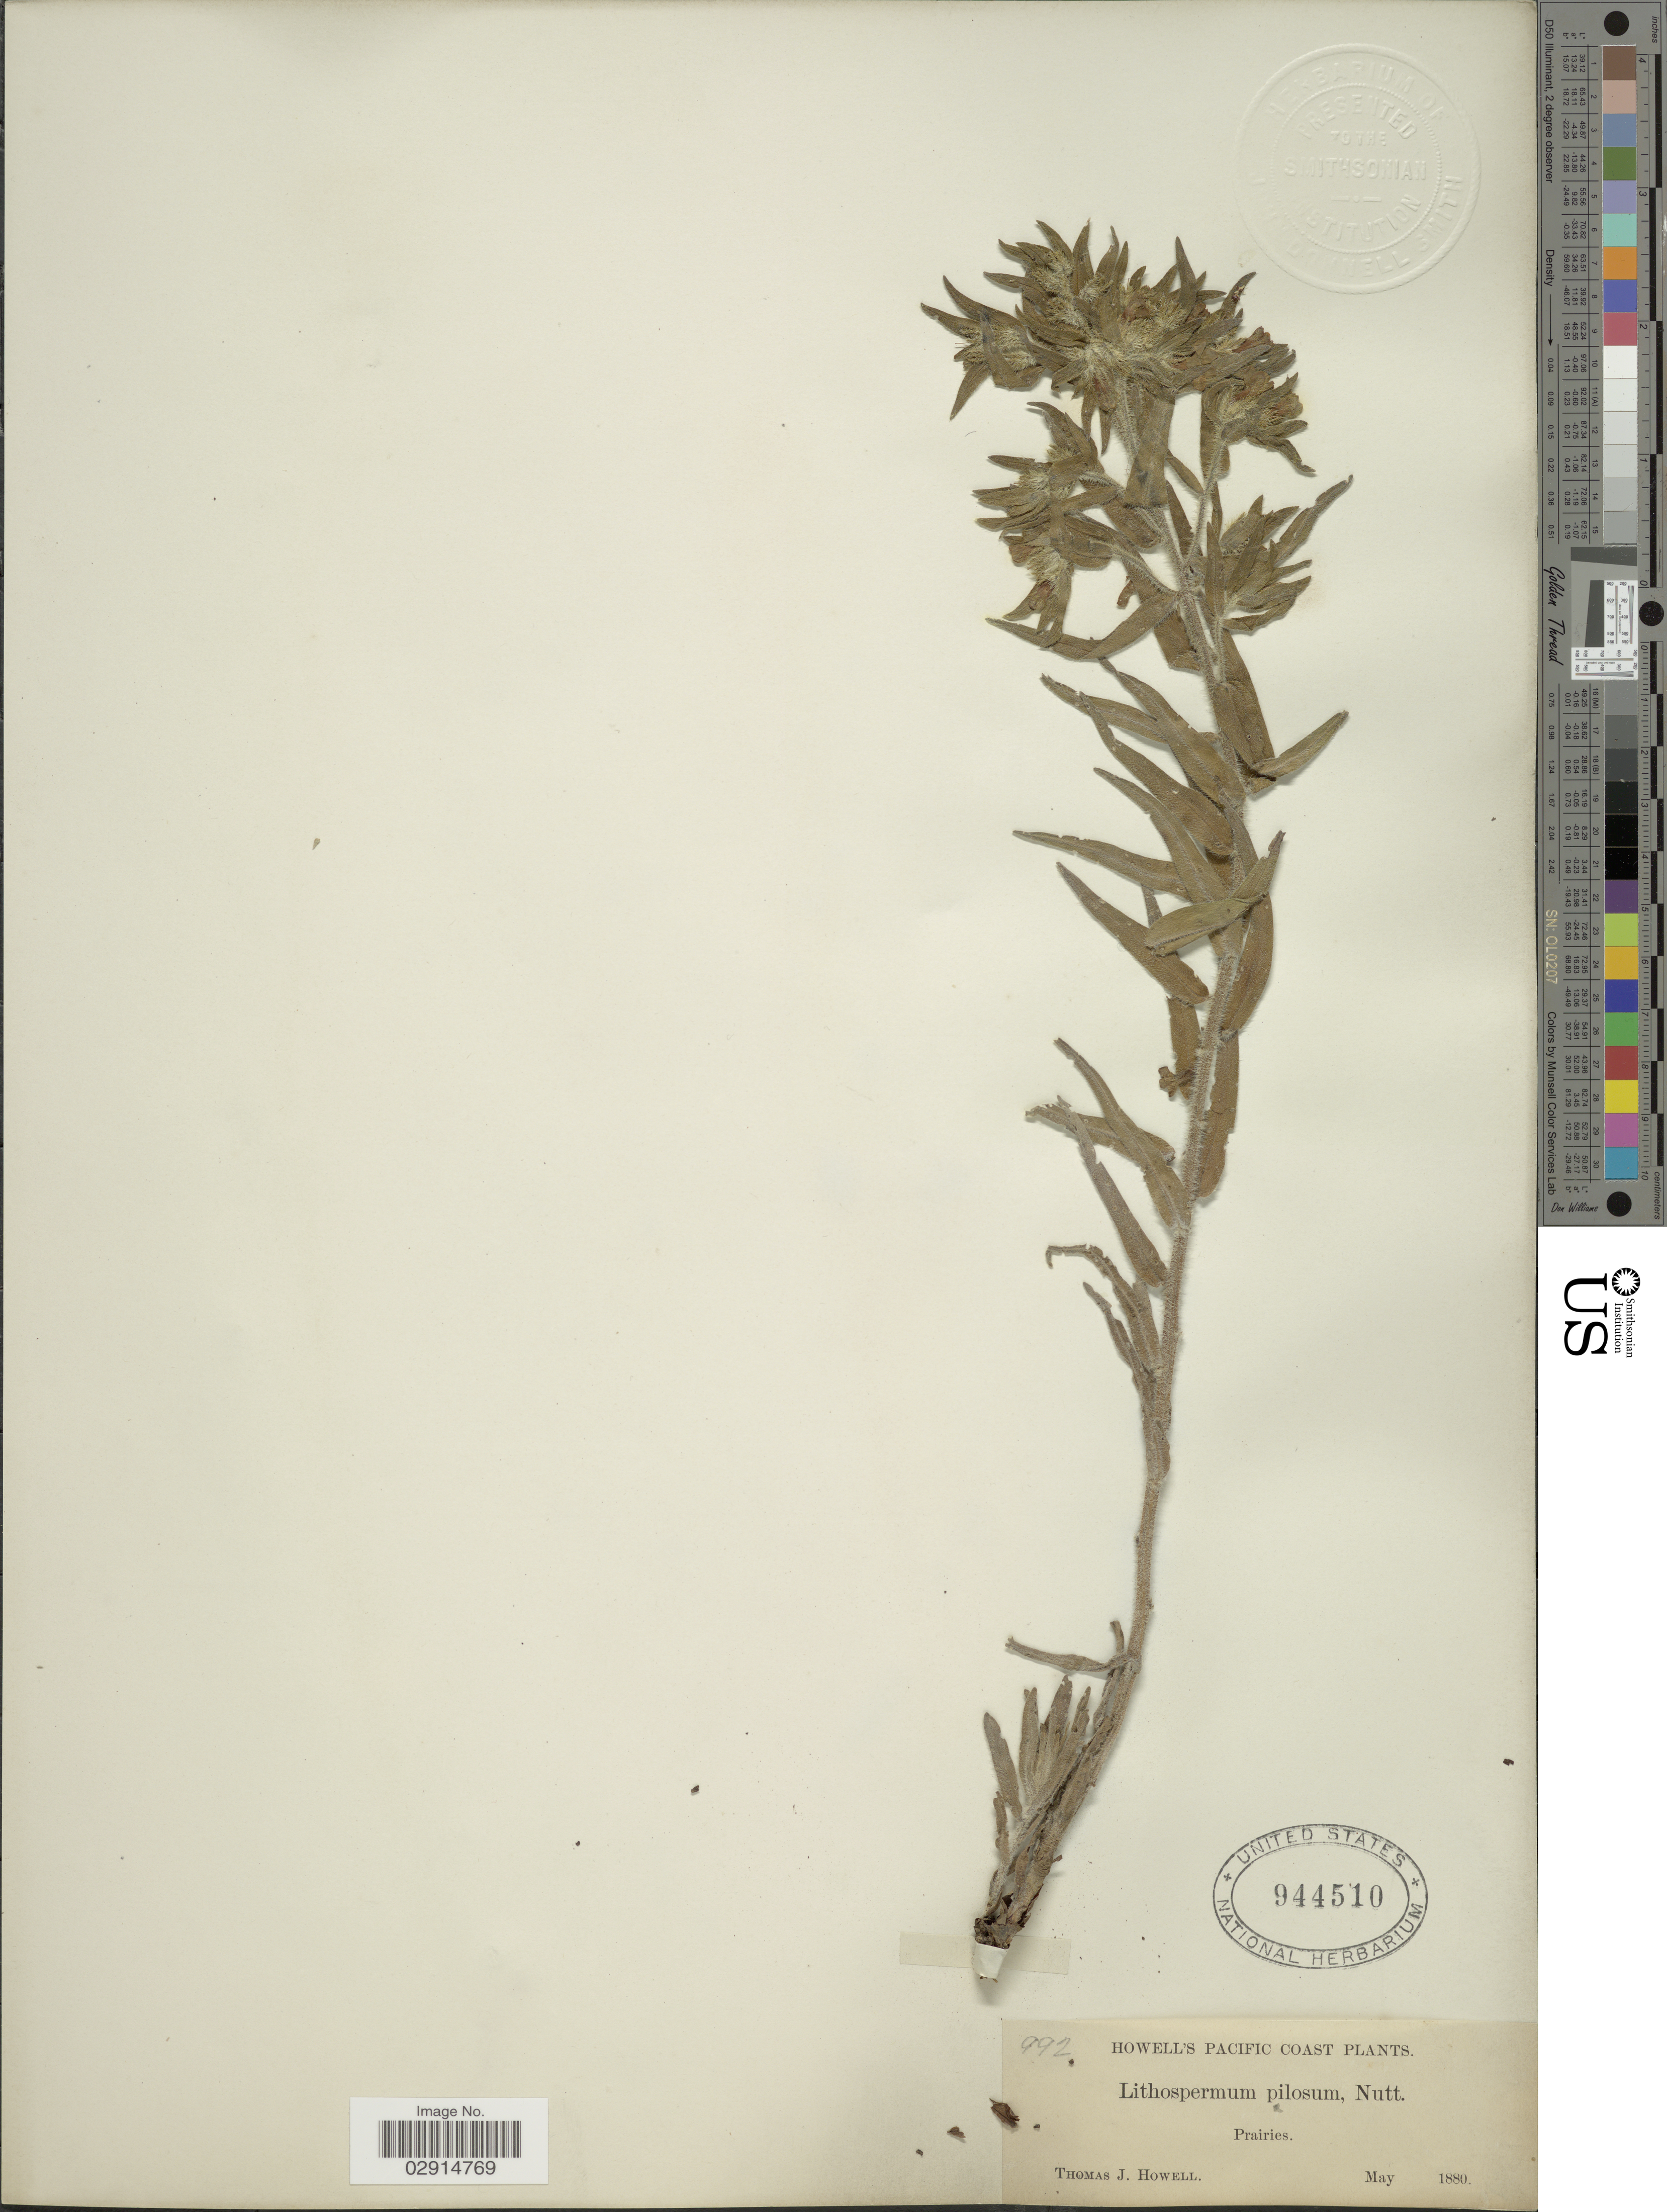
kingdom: Plantae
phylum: Tracheophyta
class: Magnoliopsida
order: Boraginales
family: Boraginaceae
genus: Lithospermum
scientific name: Lithospermum ruderale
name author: Douglas ex Lehm.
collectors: T. J. Howell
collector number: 992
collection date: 1880-05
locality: Howell's Pacific Coast, Prairies.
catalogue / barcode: US 944510